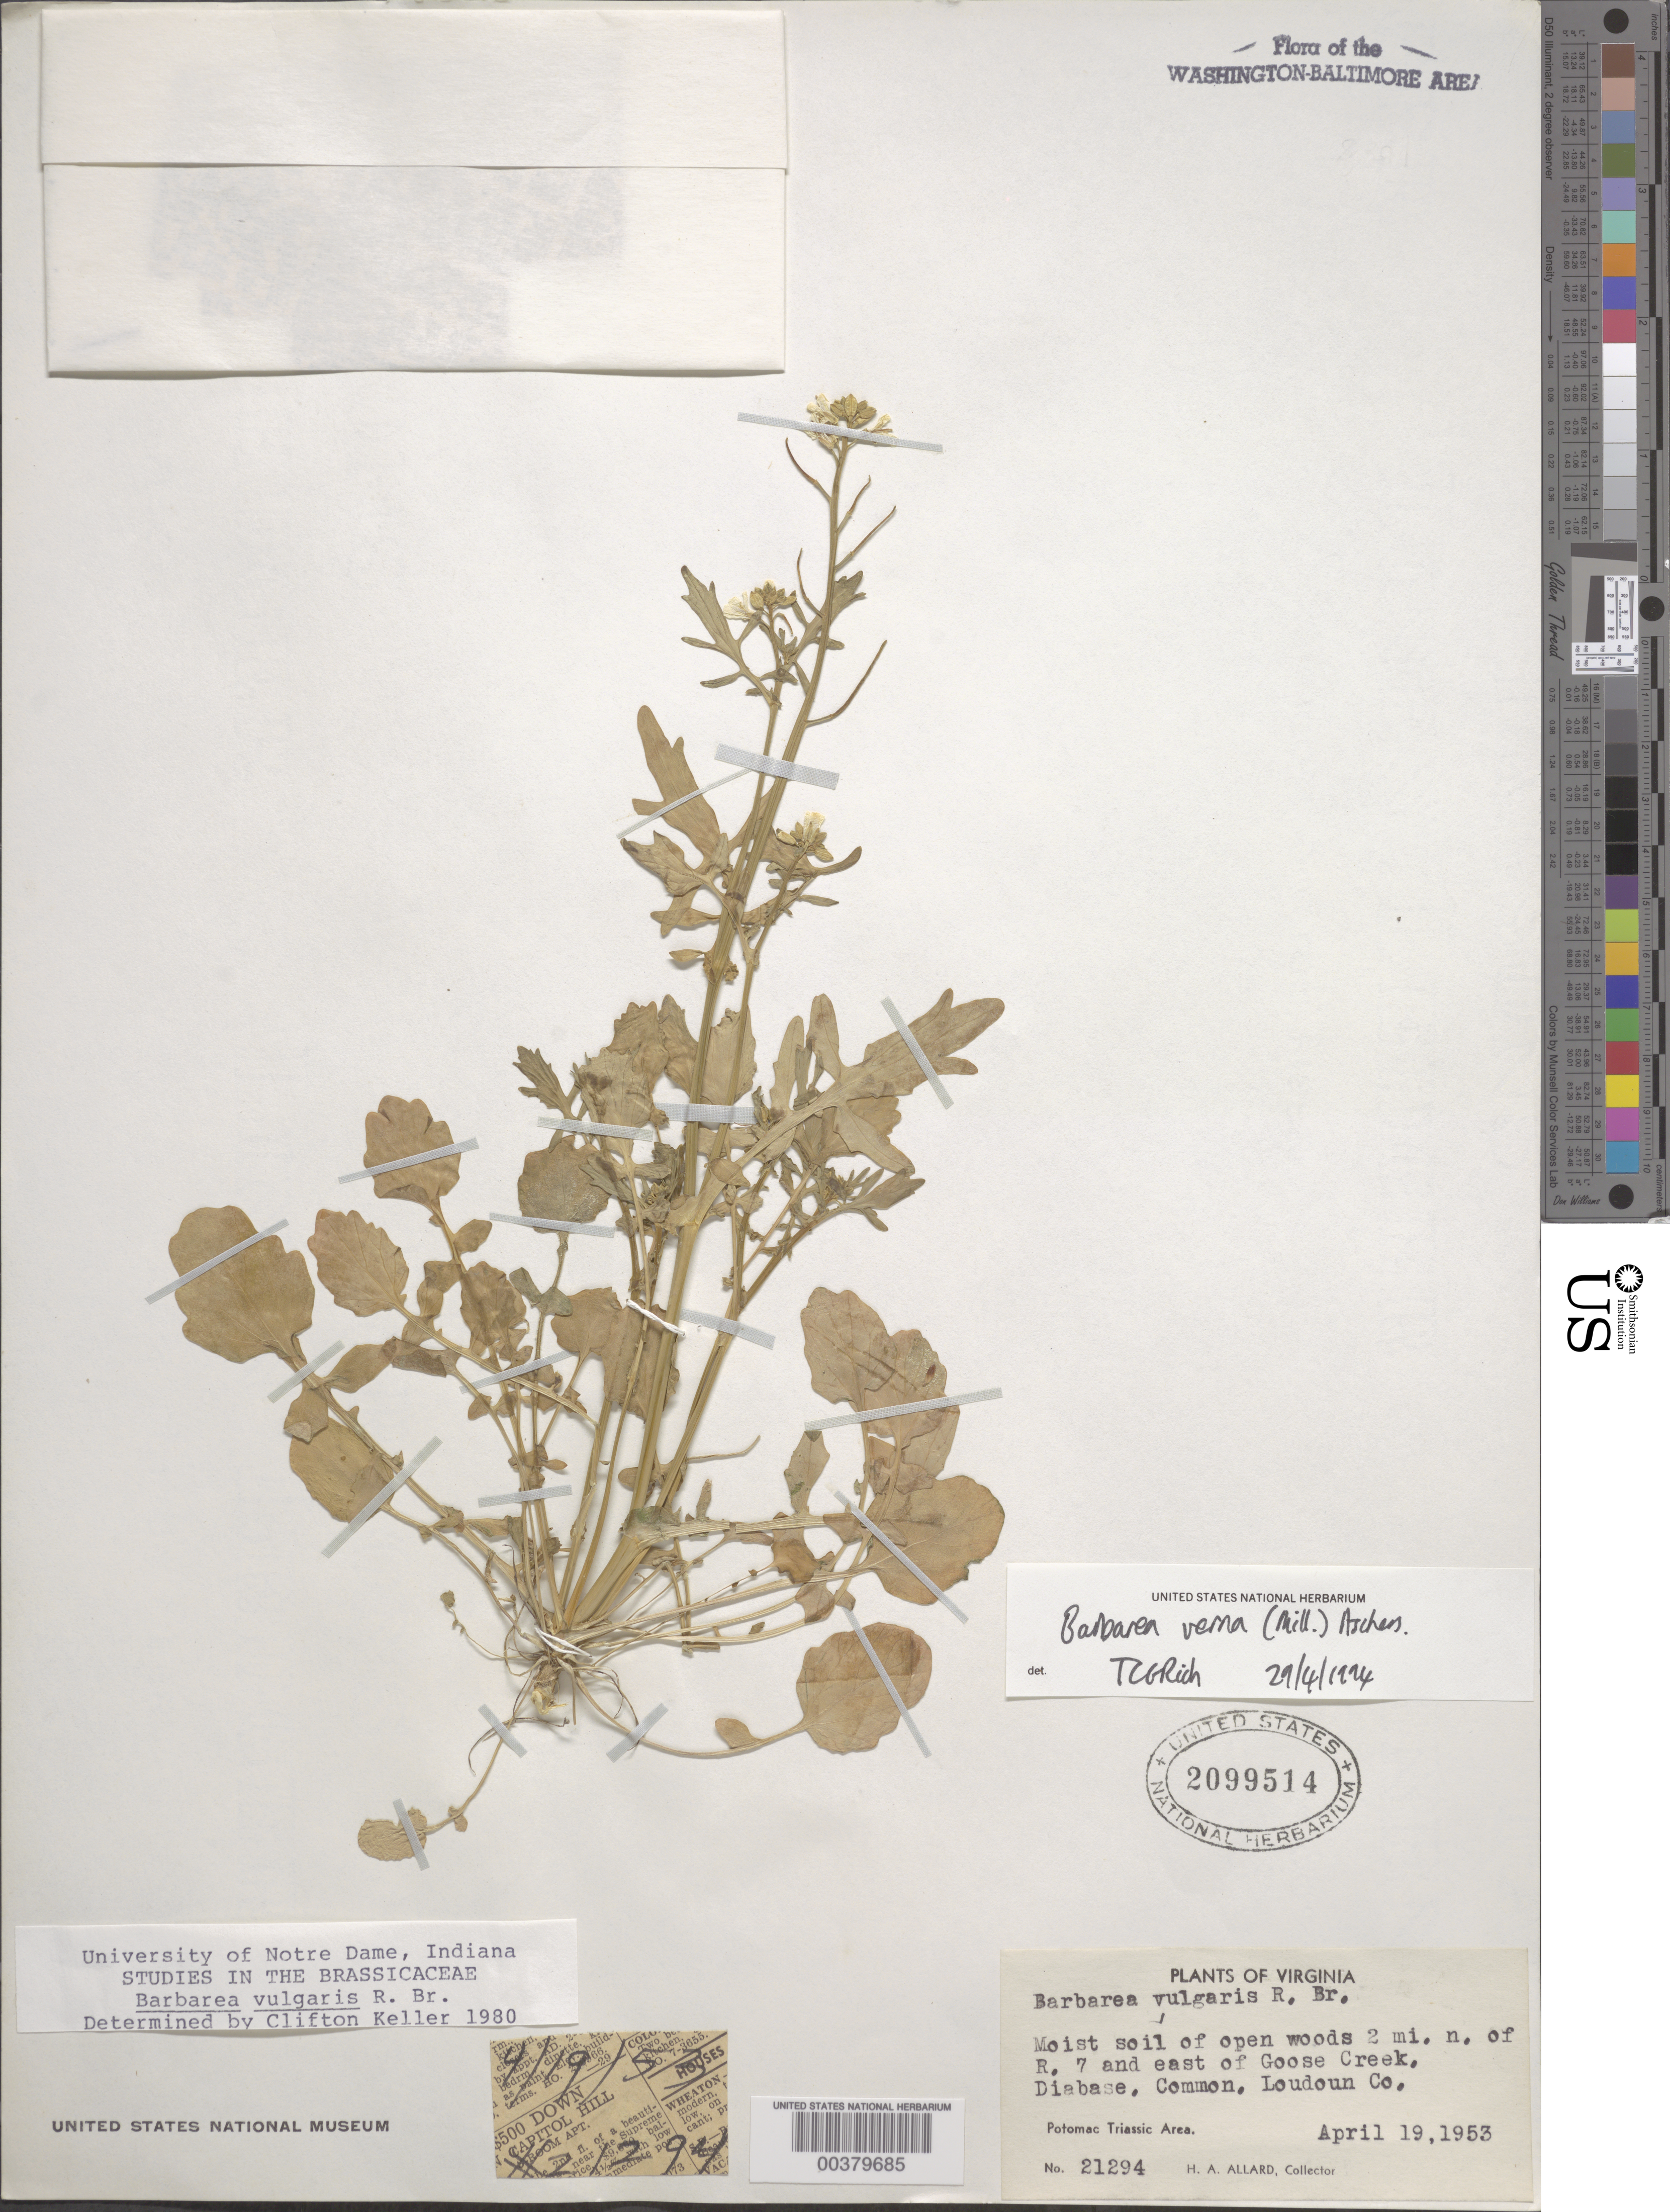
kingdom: Plantae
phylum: Tracheophyta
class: Magnoliopsida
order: Brassicales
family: Brassicaceae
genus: Barbarea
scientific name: Barbarea verna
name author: (Mill.) Asch.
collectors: H. A. Allard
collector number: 21294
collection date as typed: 19 Apr 1953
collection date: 1953-04-19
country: United States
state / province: Virginia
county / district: Loudoun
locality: North of Route 7, east of Goose Creek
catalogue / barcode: US 2099514